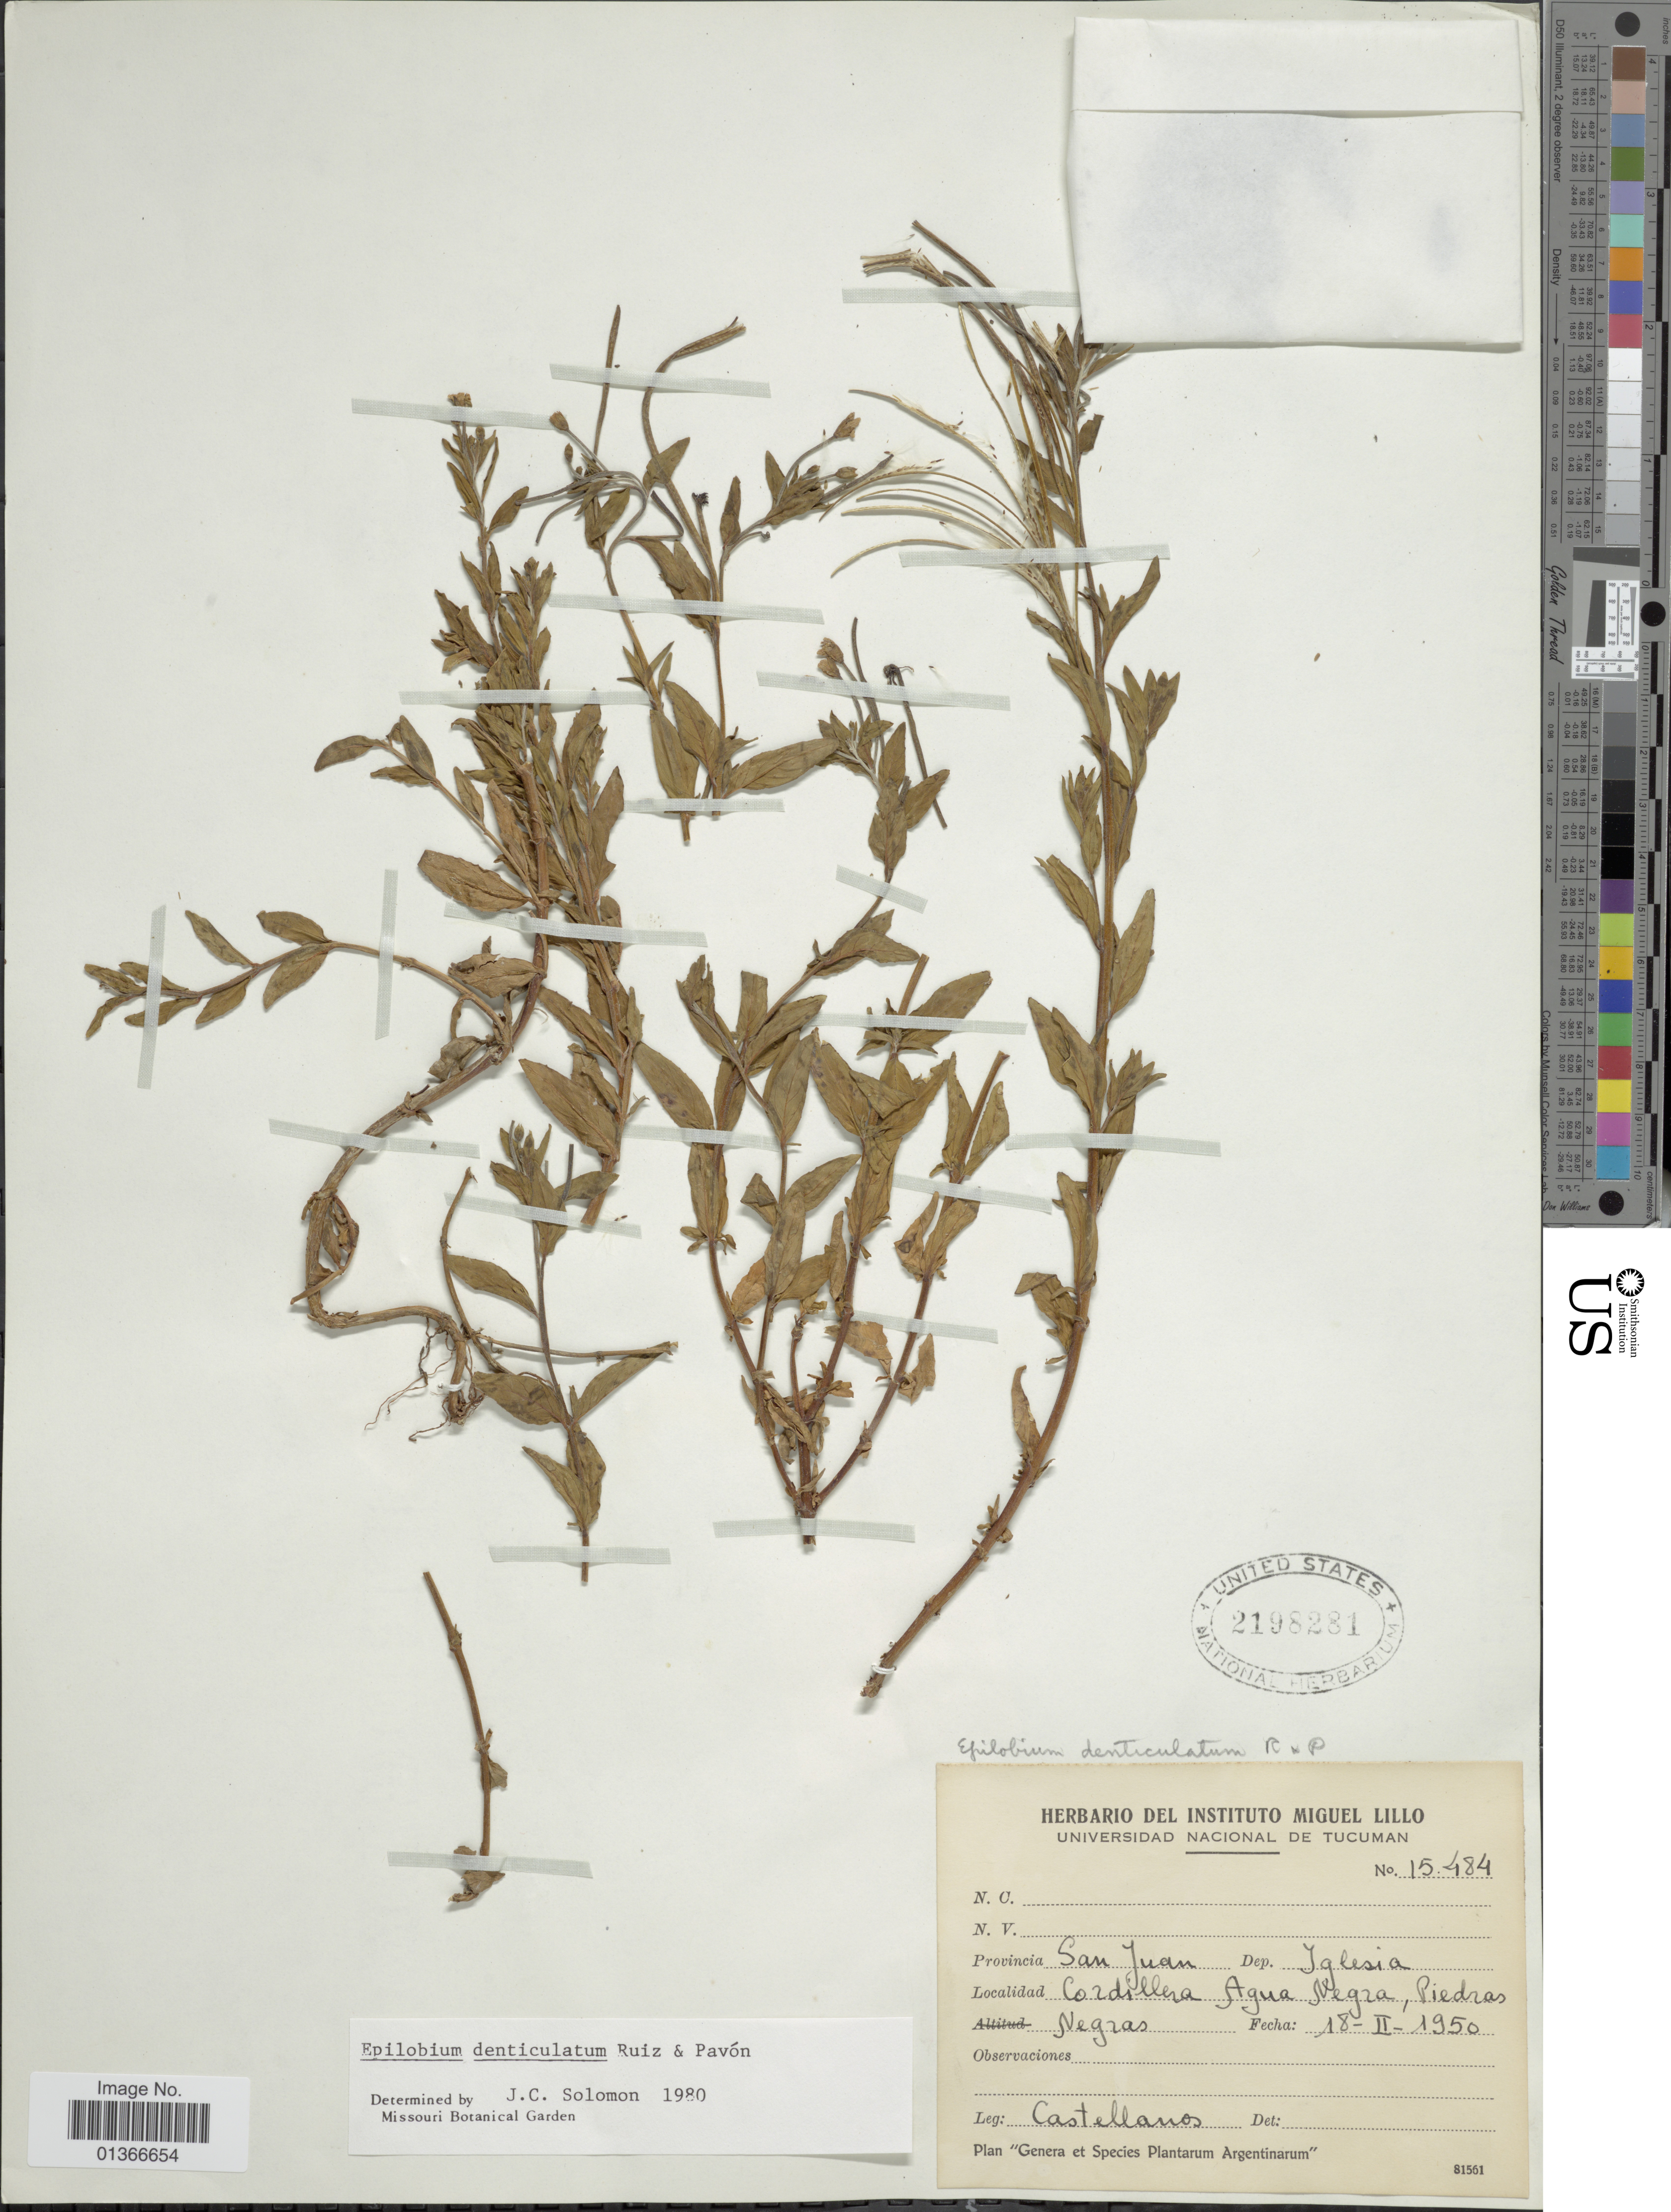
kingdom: Plantae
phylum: Tracheophyta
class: Magnoliopsida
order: Myrtales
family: Onagraceae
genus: Epilobium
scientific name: Epilobium denticulatum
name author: Ruiz & Pav.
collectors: -- Castellanos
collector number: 15484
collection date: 1950-02-18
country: Argentina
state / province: San Juan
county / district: Iglesia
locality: Cordillera Agua Negro, Piedras Negras.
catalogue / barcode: US 2198281